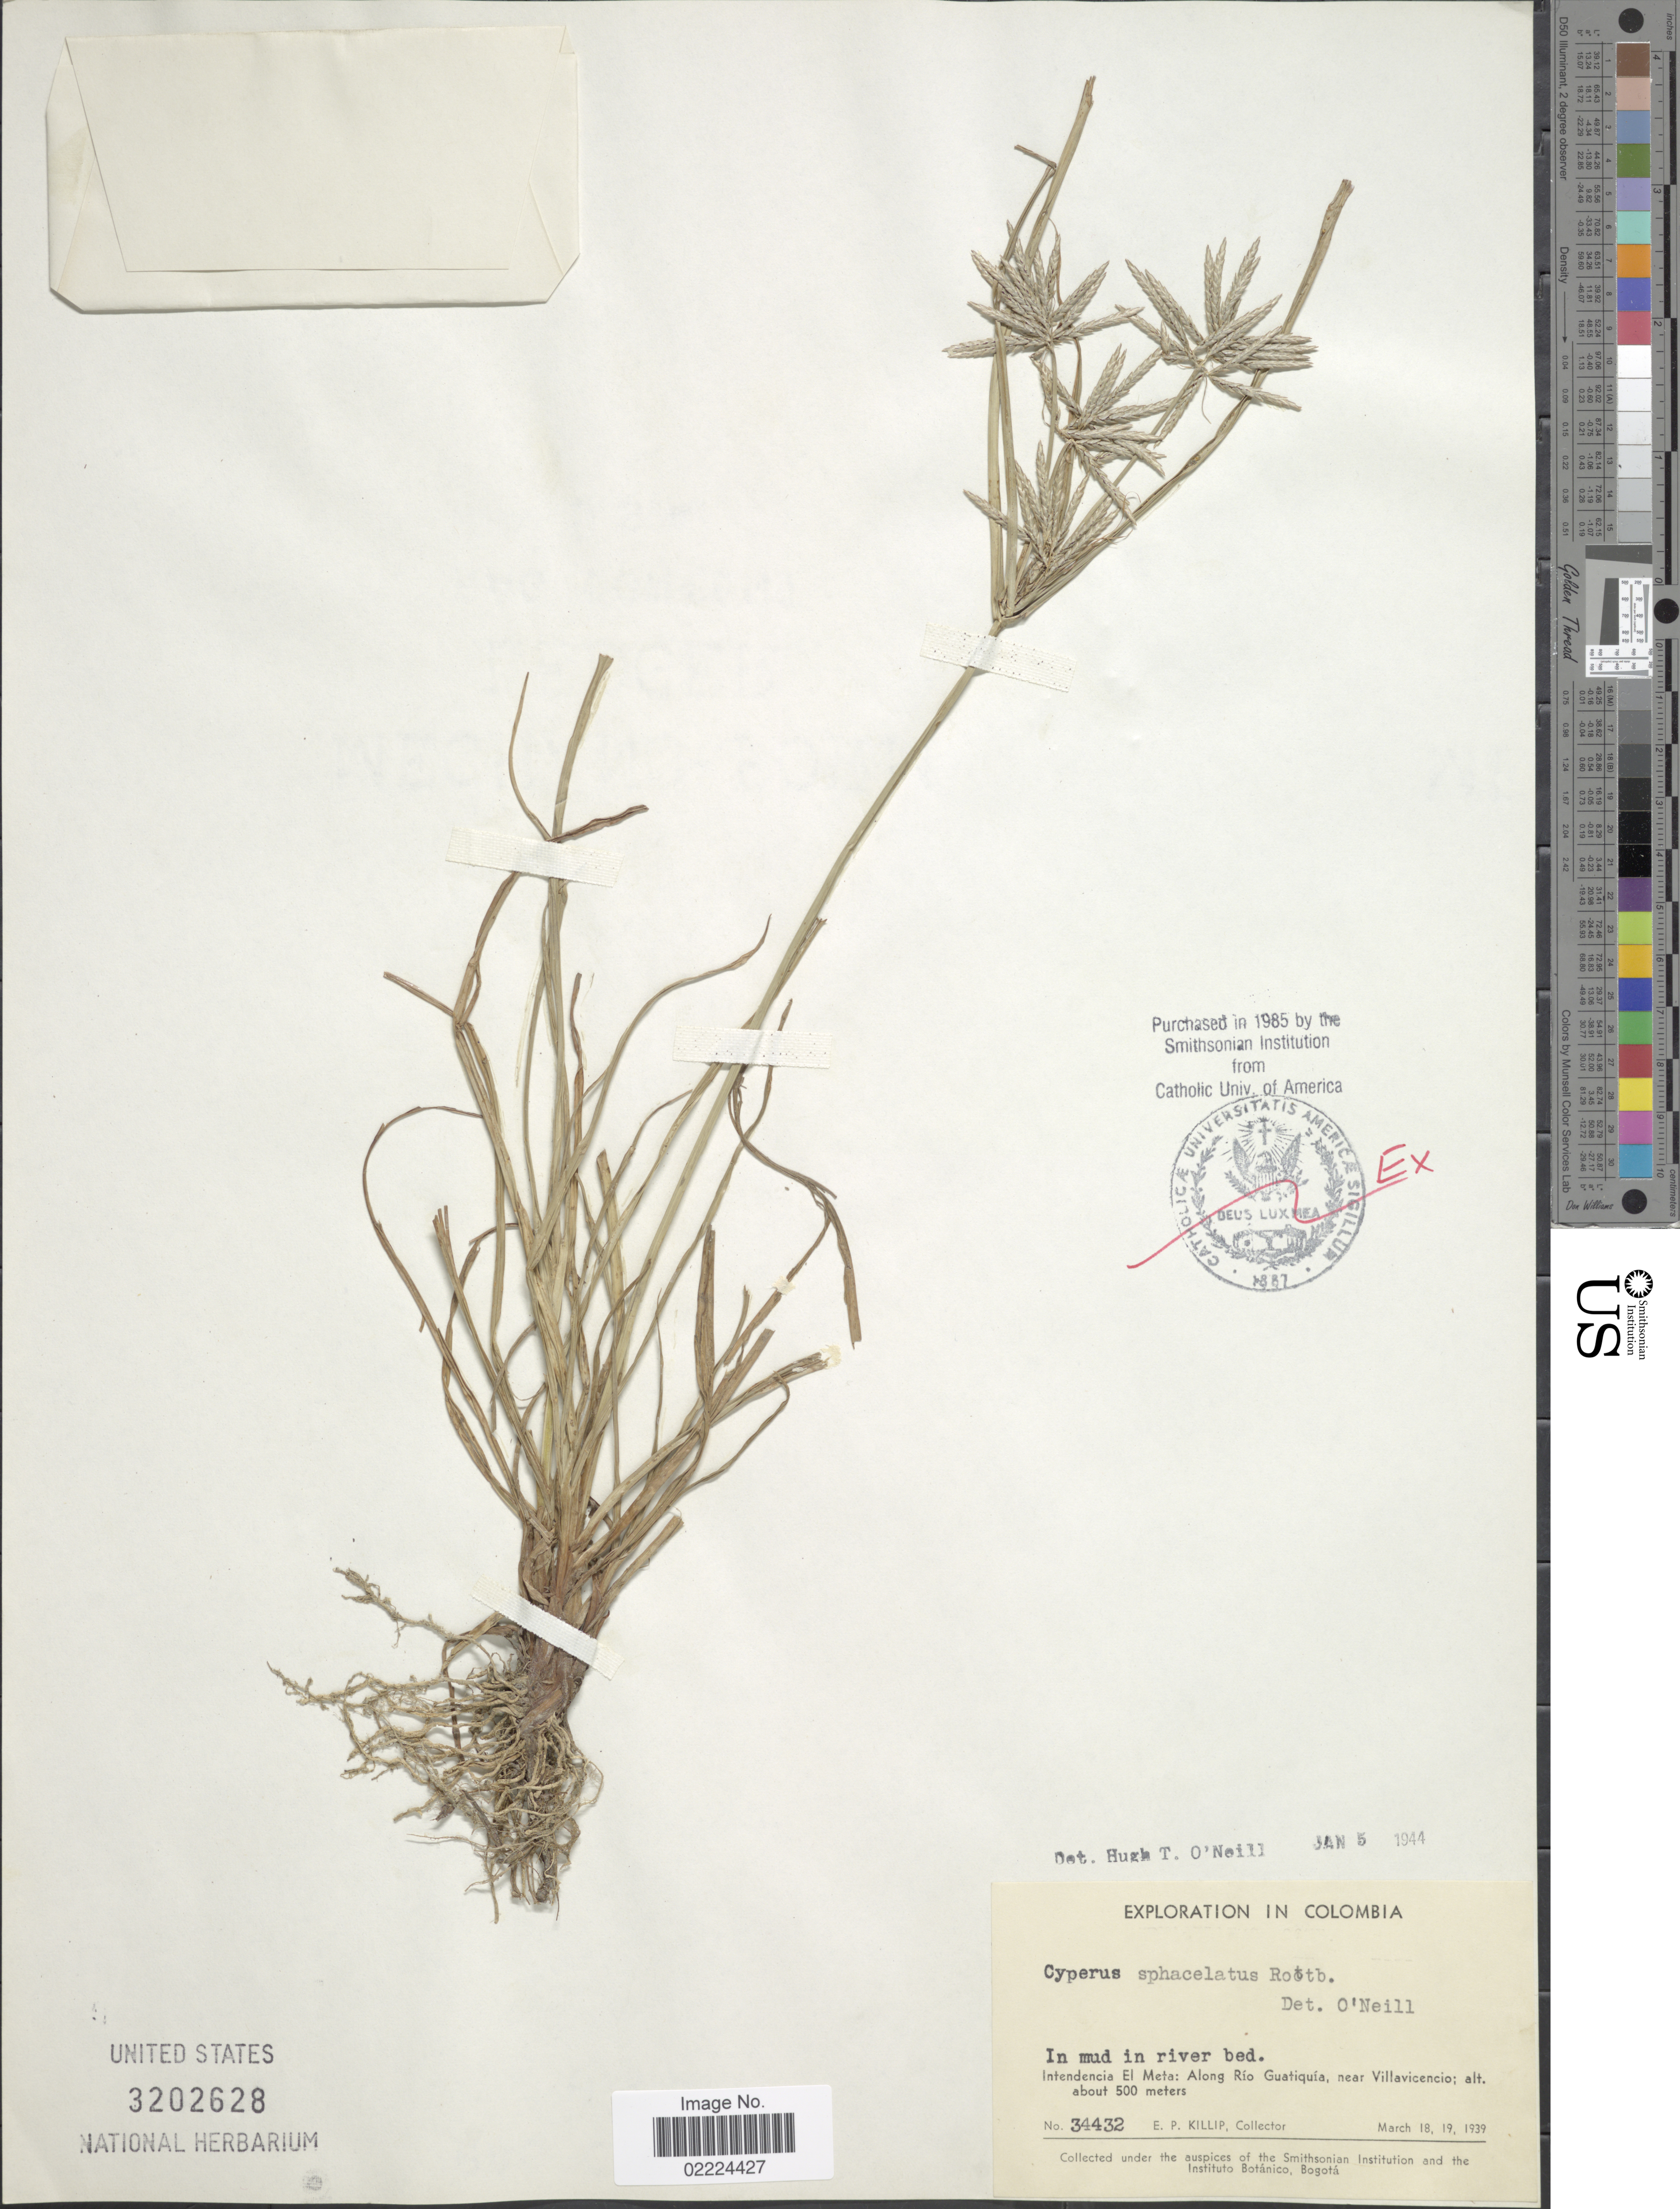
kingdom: Plantae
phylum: Tracheophyta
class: Liliopsida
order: Poales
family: Cyperaceae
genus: Cyperus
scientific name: Cyperus sphacelatus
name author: Rottb.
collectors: E. P. Killip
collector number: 34432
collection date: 1939-03-18/1939-03-19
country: Colombia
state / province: Meta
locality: Along Rio Guatiquia, near Villavicencio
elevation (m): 500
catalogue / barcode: US 3202628